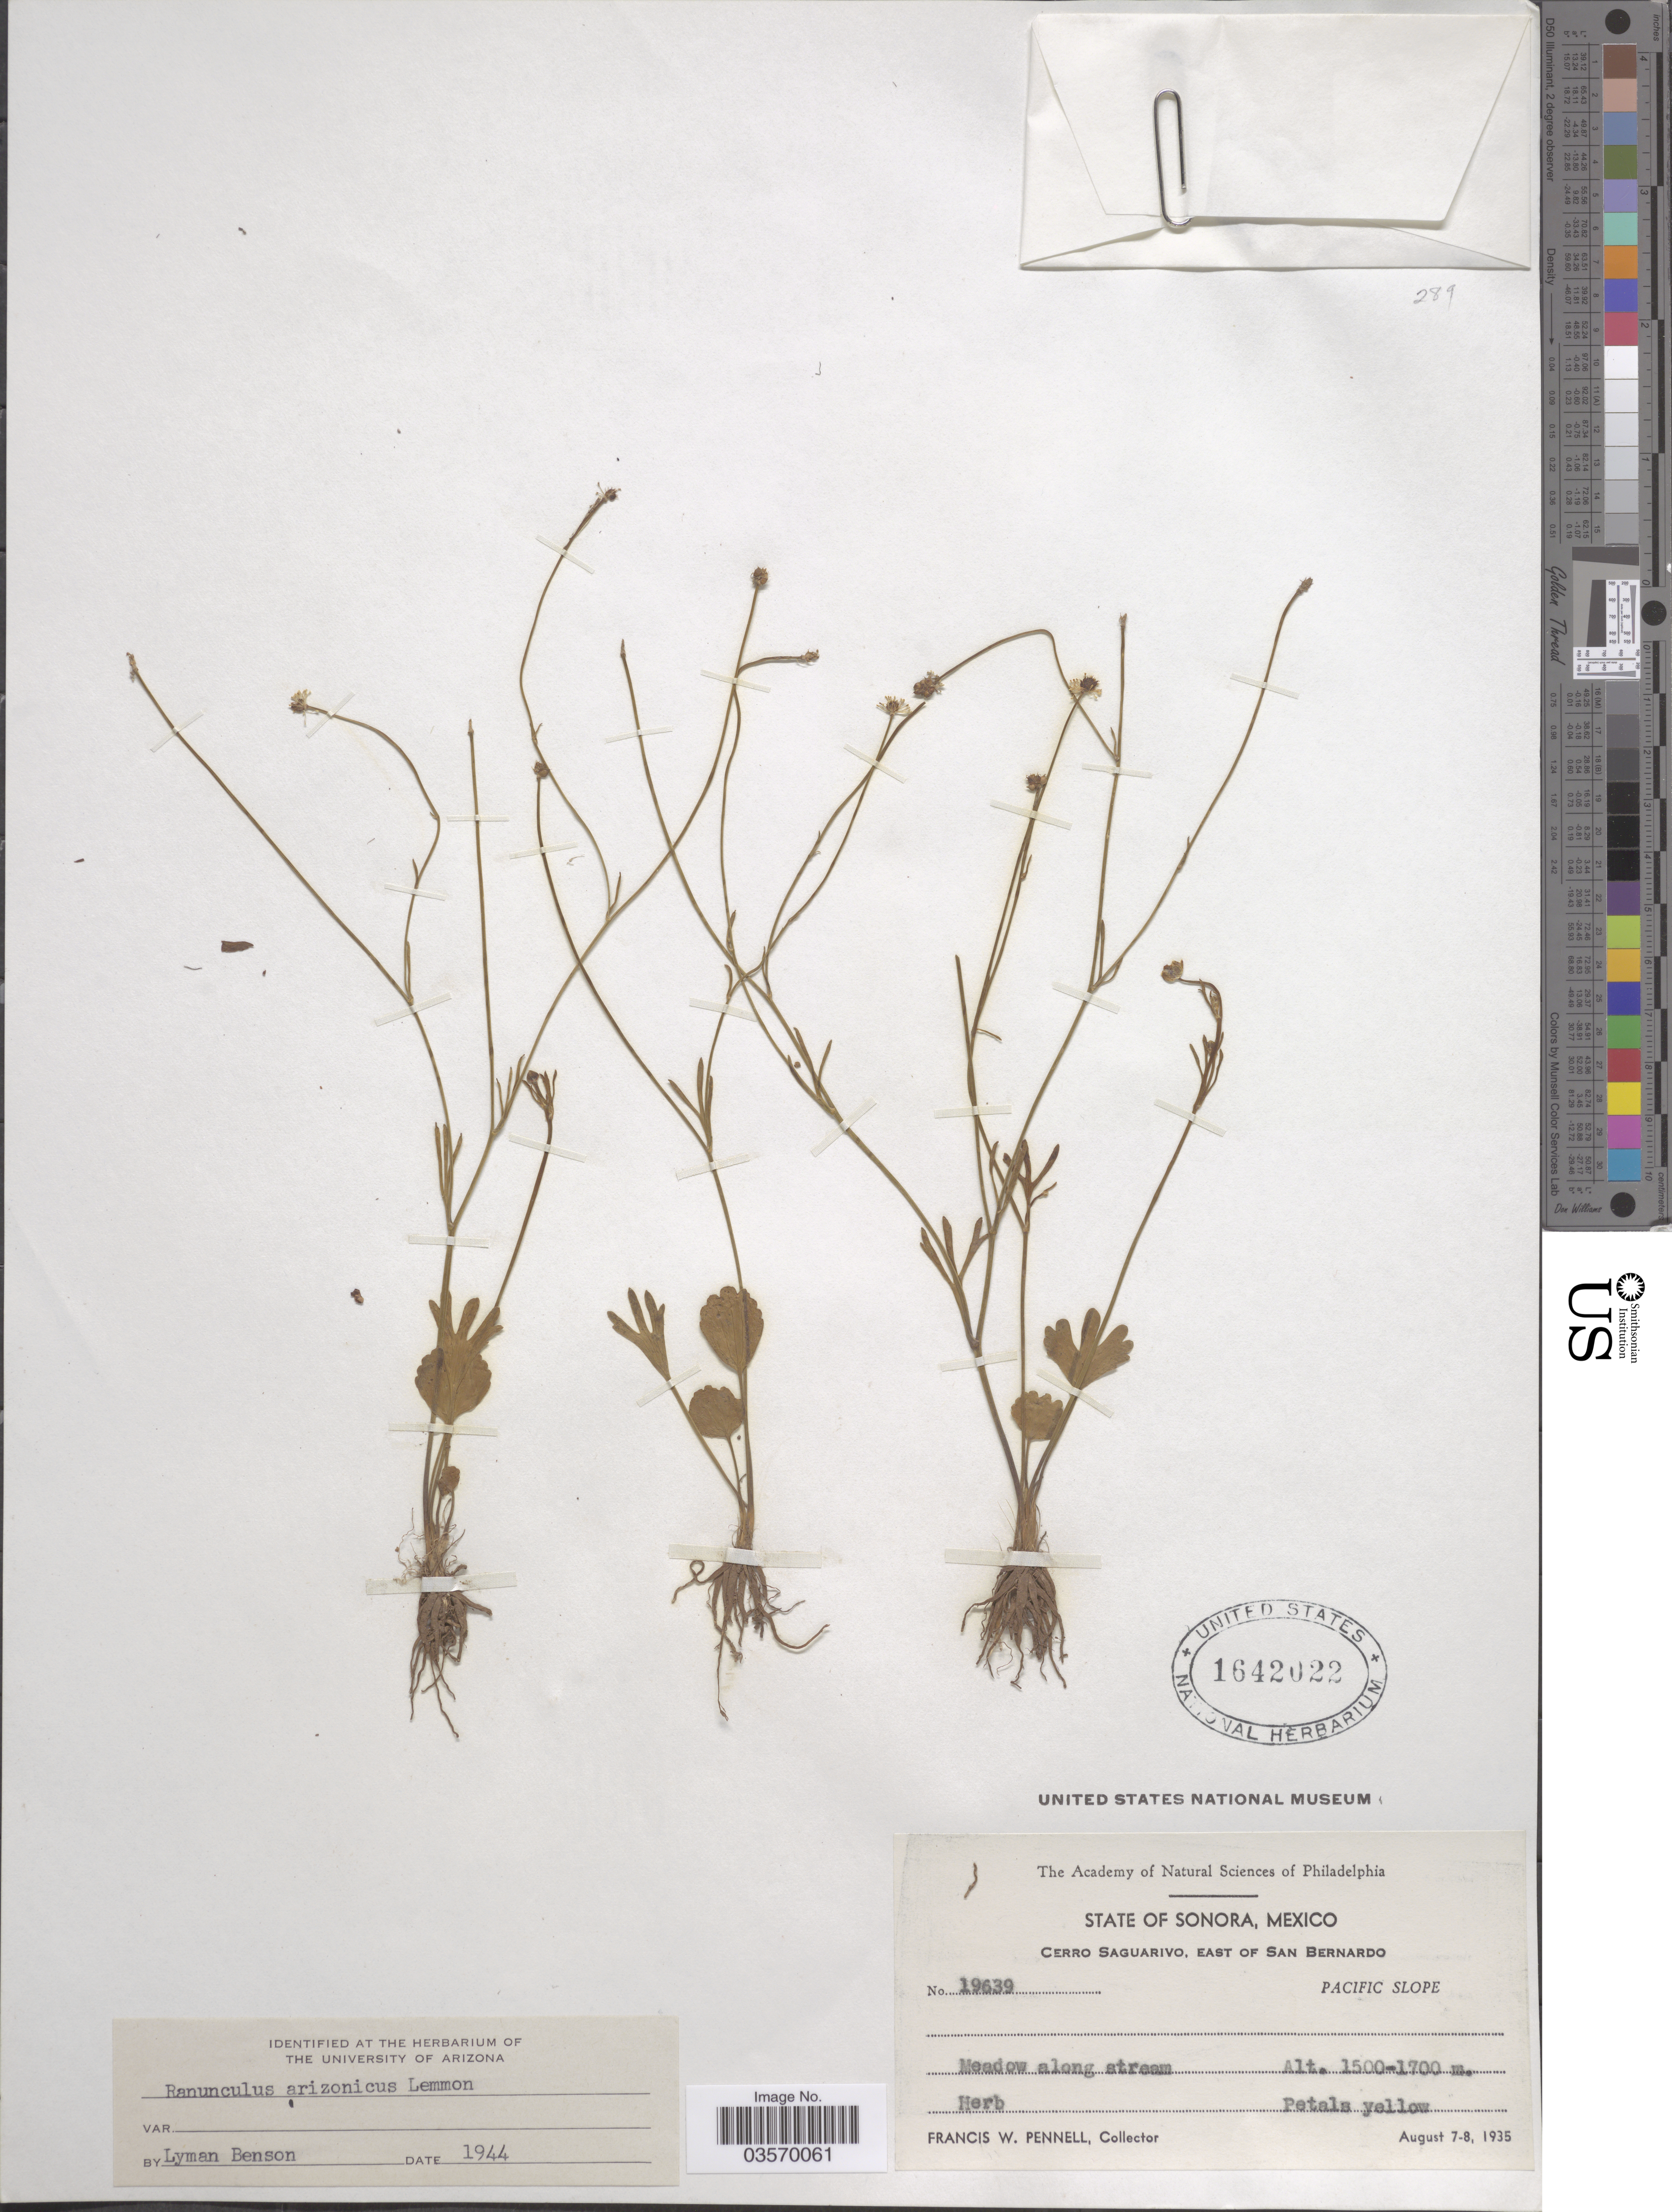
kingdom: Plantae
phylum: Tracheophyta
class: Magnoliopsida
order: Ranunculales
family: Ranunculaceae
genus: Ranunculus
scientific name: Ranunculus arizonicus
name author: Lemmon ex A. Gray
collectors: F. W. Pennell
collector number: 19639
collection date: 1935-08-07/1935-08-08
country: Mexico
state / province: Sonora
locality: Cerro Saguarivo, east of San Bernardo. Pacific Slope. Meadow along stream.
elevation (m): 1500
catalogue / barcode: US 1642022